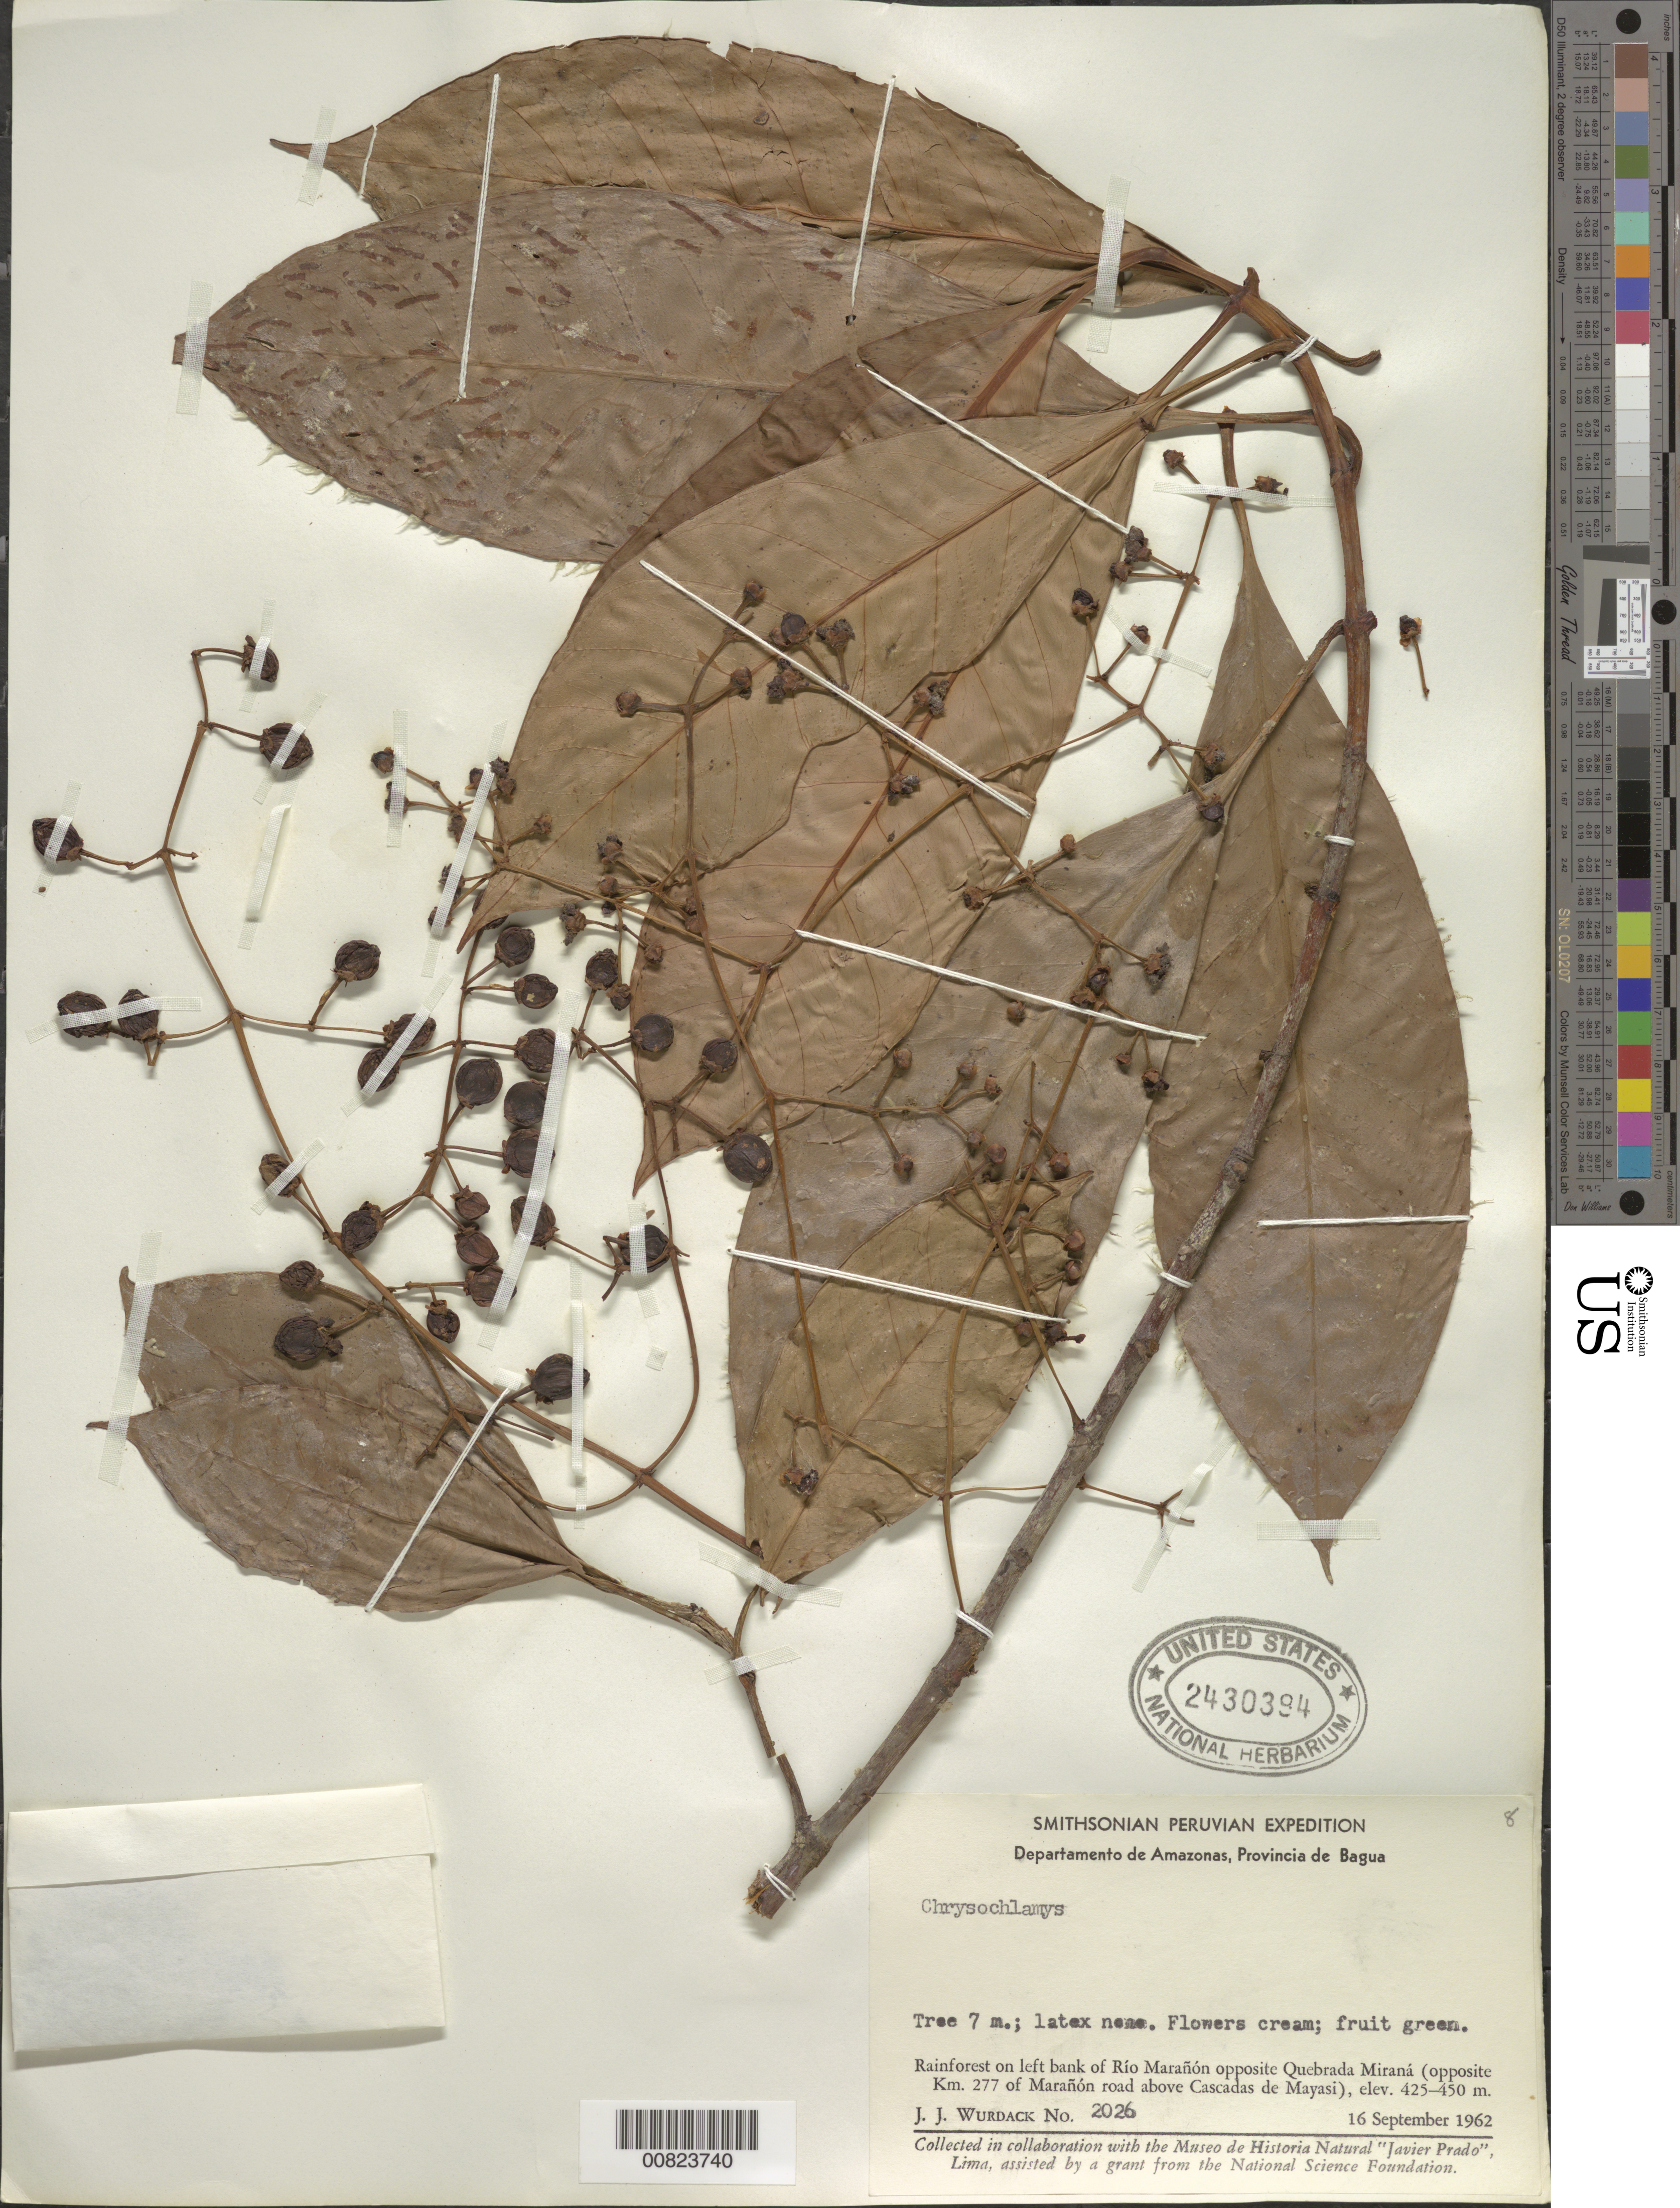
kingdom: Plantae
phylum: Tracheophyta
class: Magnoliopsida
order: Malpighiales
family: Clusiaceae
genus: Chrysochlamys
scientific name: Chrysochlamys sp.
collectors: J. J. Wurdack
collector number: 2026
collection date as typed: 16-Sep-62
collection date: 1962-09-16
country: Venezuela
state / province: Amazonas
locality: Prov. Bagua; left bank of Rio Maranon opposite Quebrada Mirana (opposite km 277 of Maranon road above cascada de Mayasi)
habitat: Rainforest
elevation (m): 425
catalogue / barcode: US 2430394